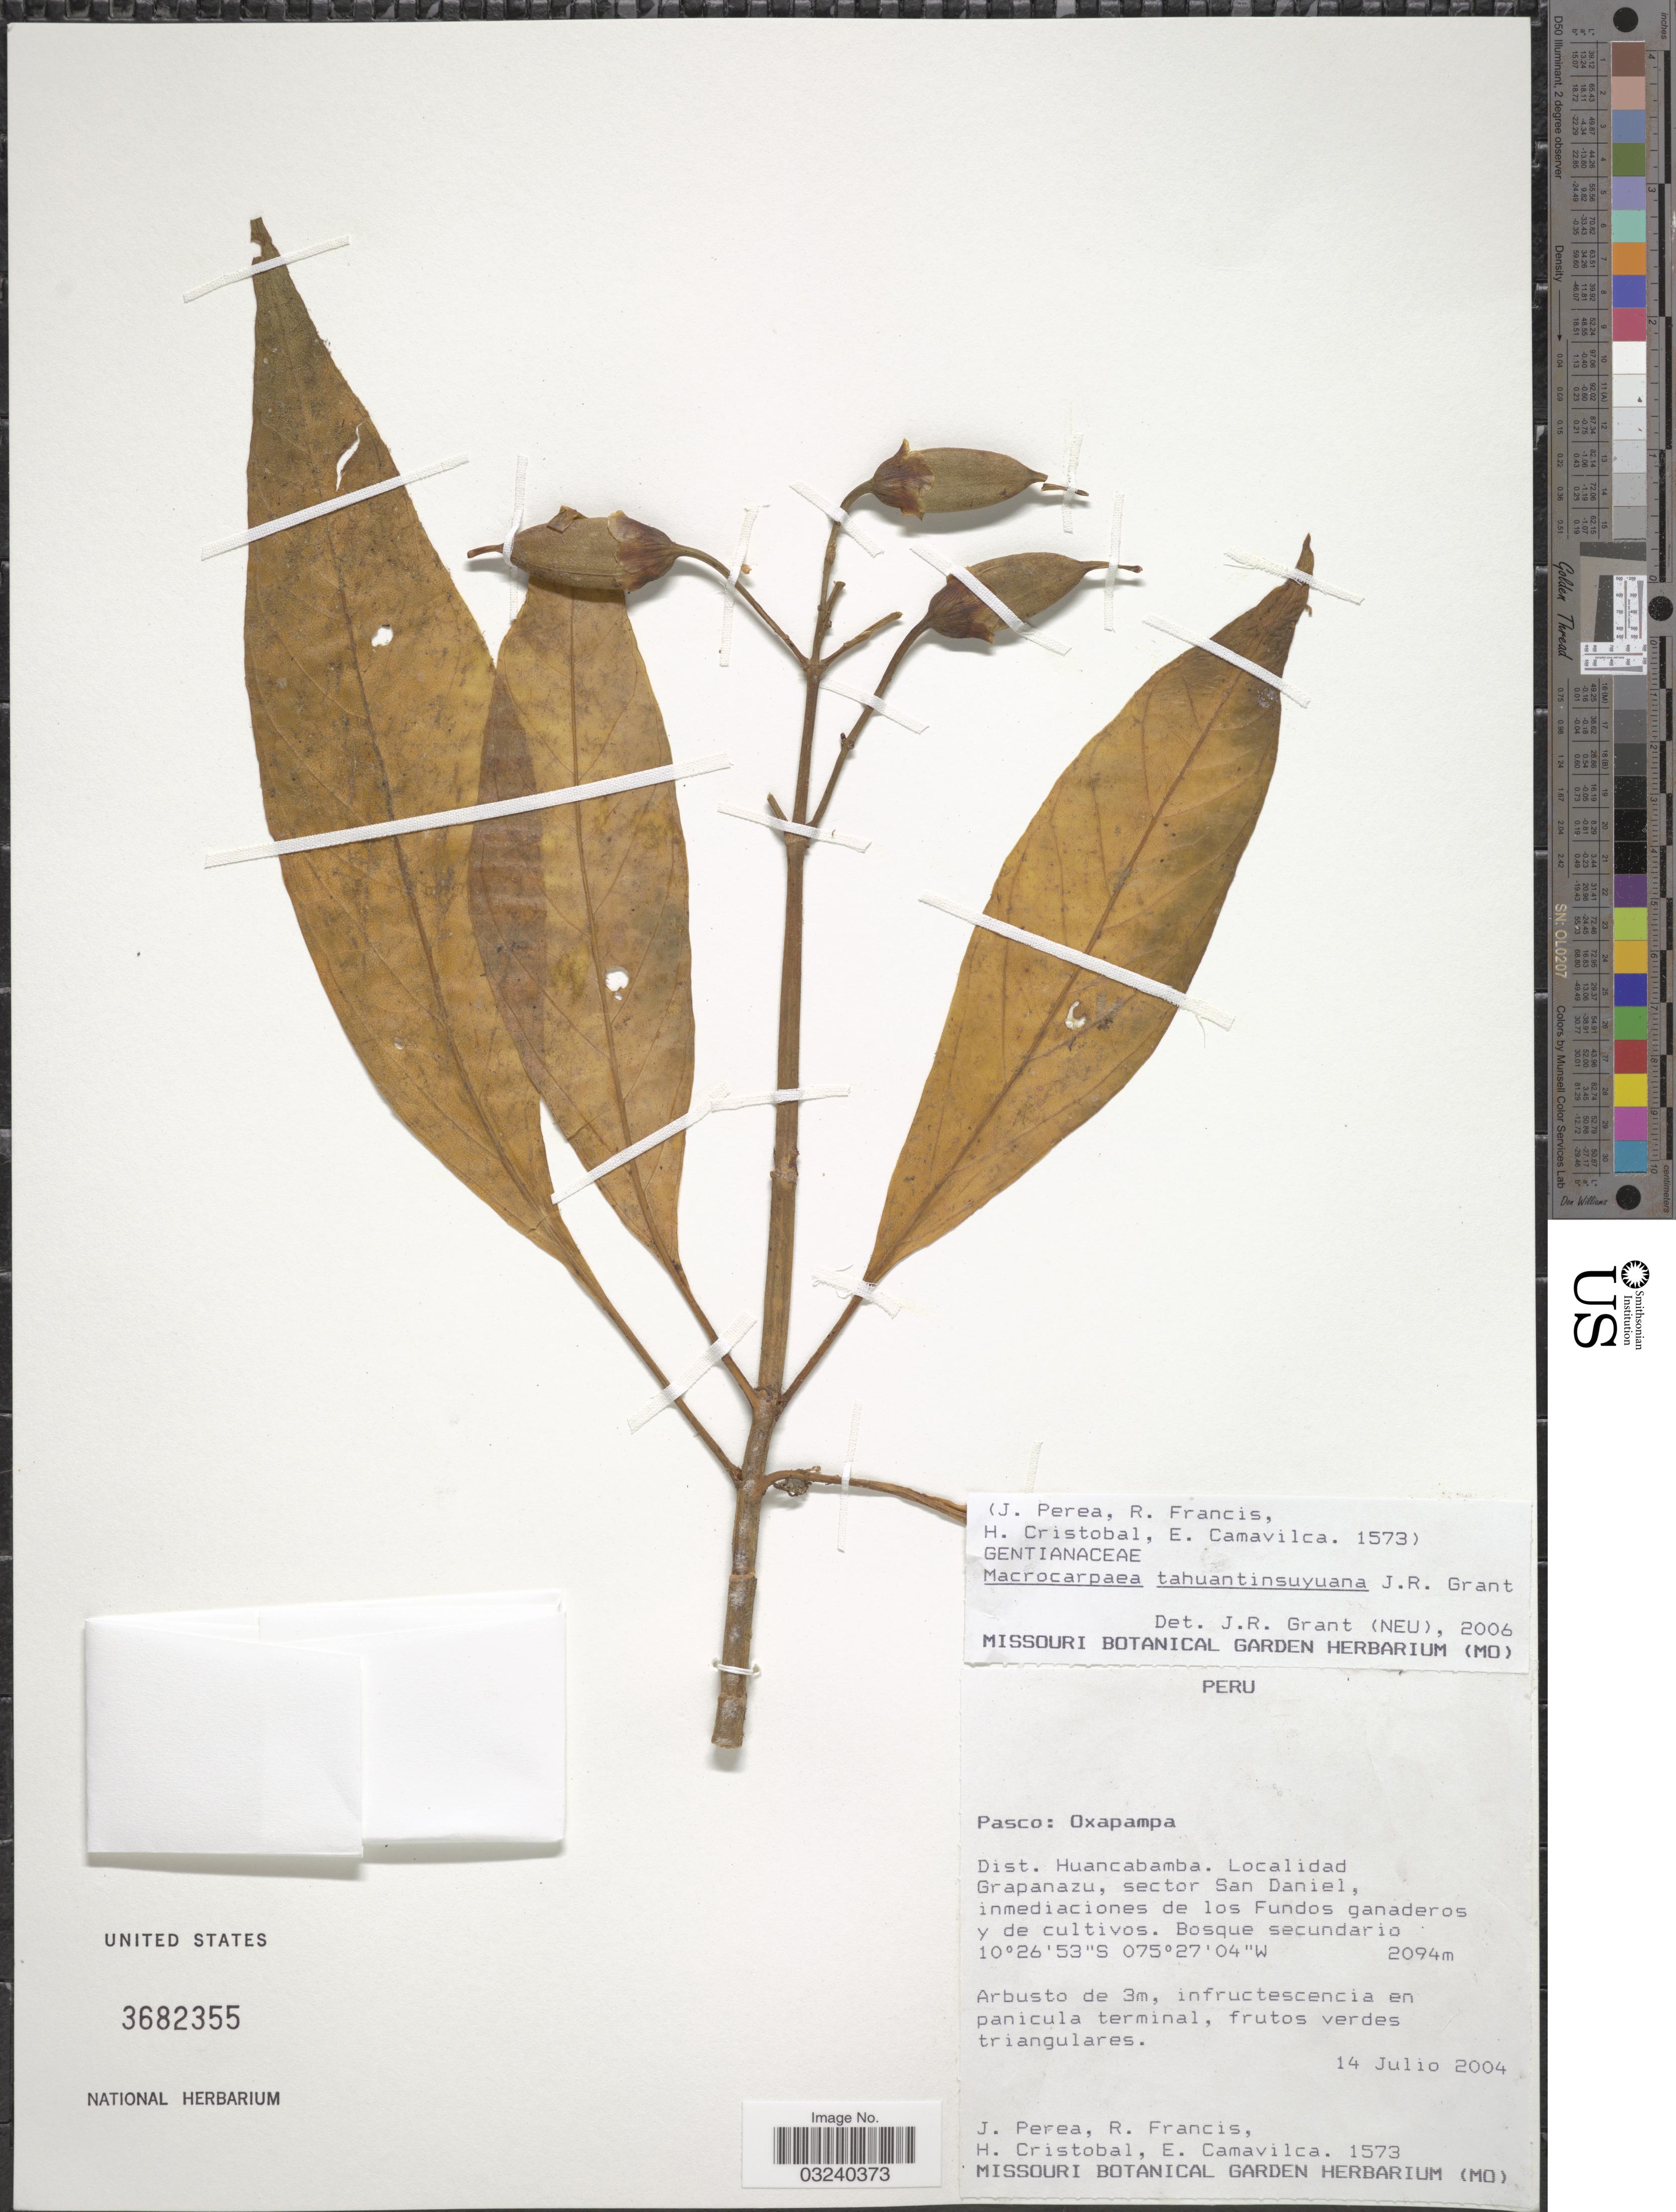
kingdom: Plantae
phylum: Tracheophyta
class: Magnoliopsida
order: Gentianales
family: Gentianaceae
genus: Macrocarpaea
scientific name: Macrocarpaea tahuantinsuyuana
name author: J.R. Grant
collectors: J. Perea, R. Francis, H. Cristobal & E. Camavilca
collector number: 1573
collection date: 2004-07-14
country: Peru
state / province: Pasco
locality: Oxapampa. Dist. Huancabamba. Localidad Grapanazu, sector San Daniel, inmediaciones de los Fundos ganaderos y de cultivos.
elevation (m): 2094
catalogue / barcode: US 3682355